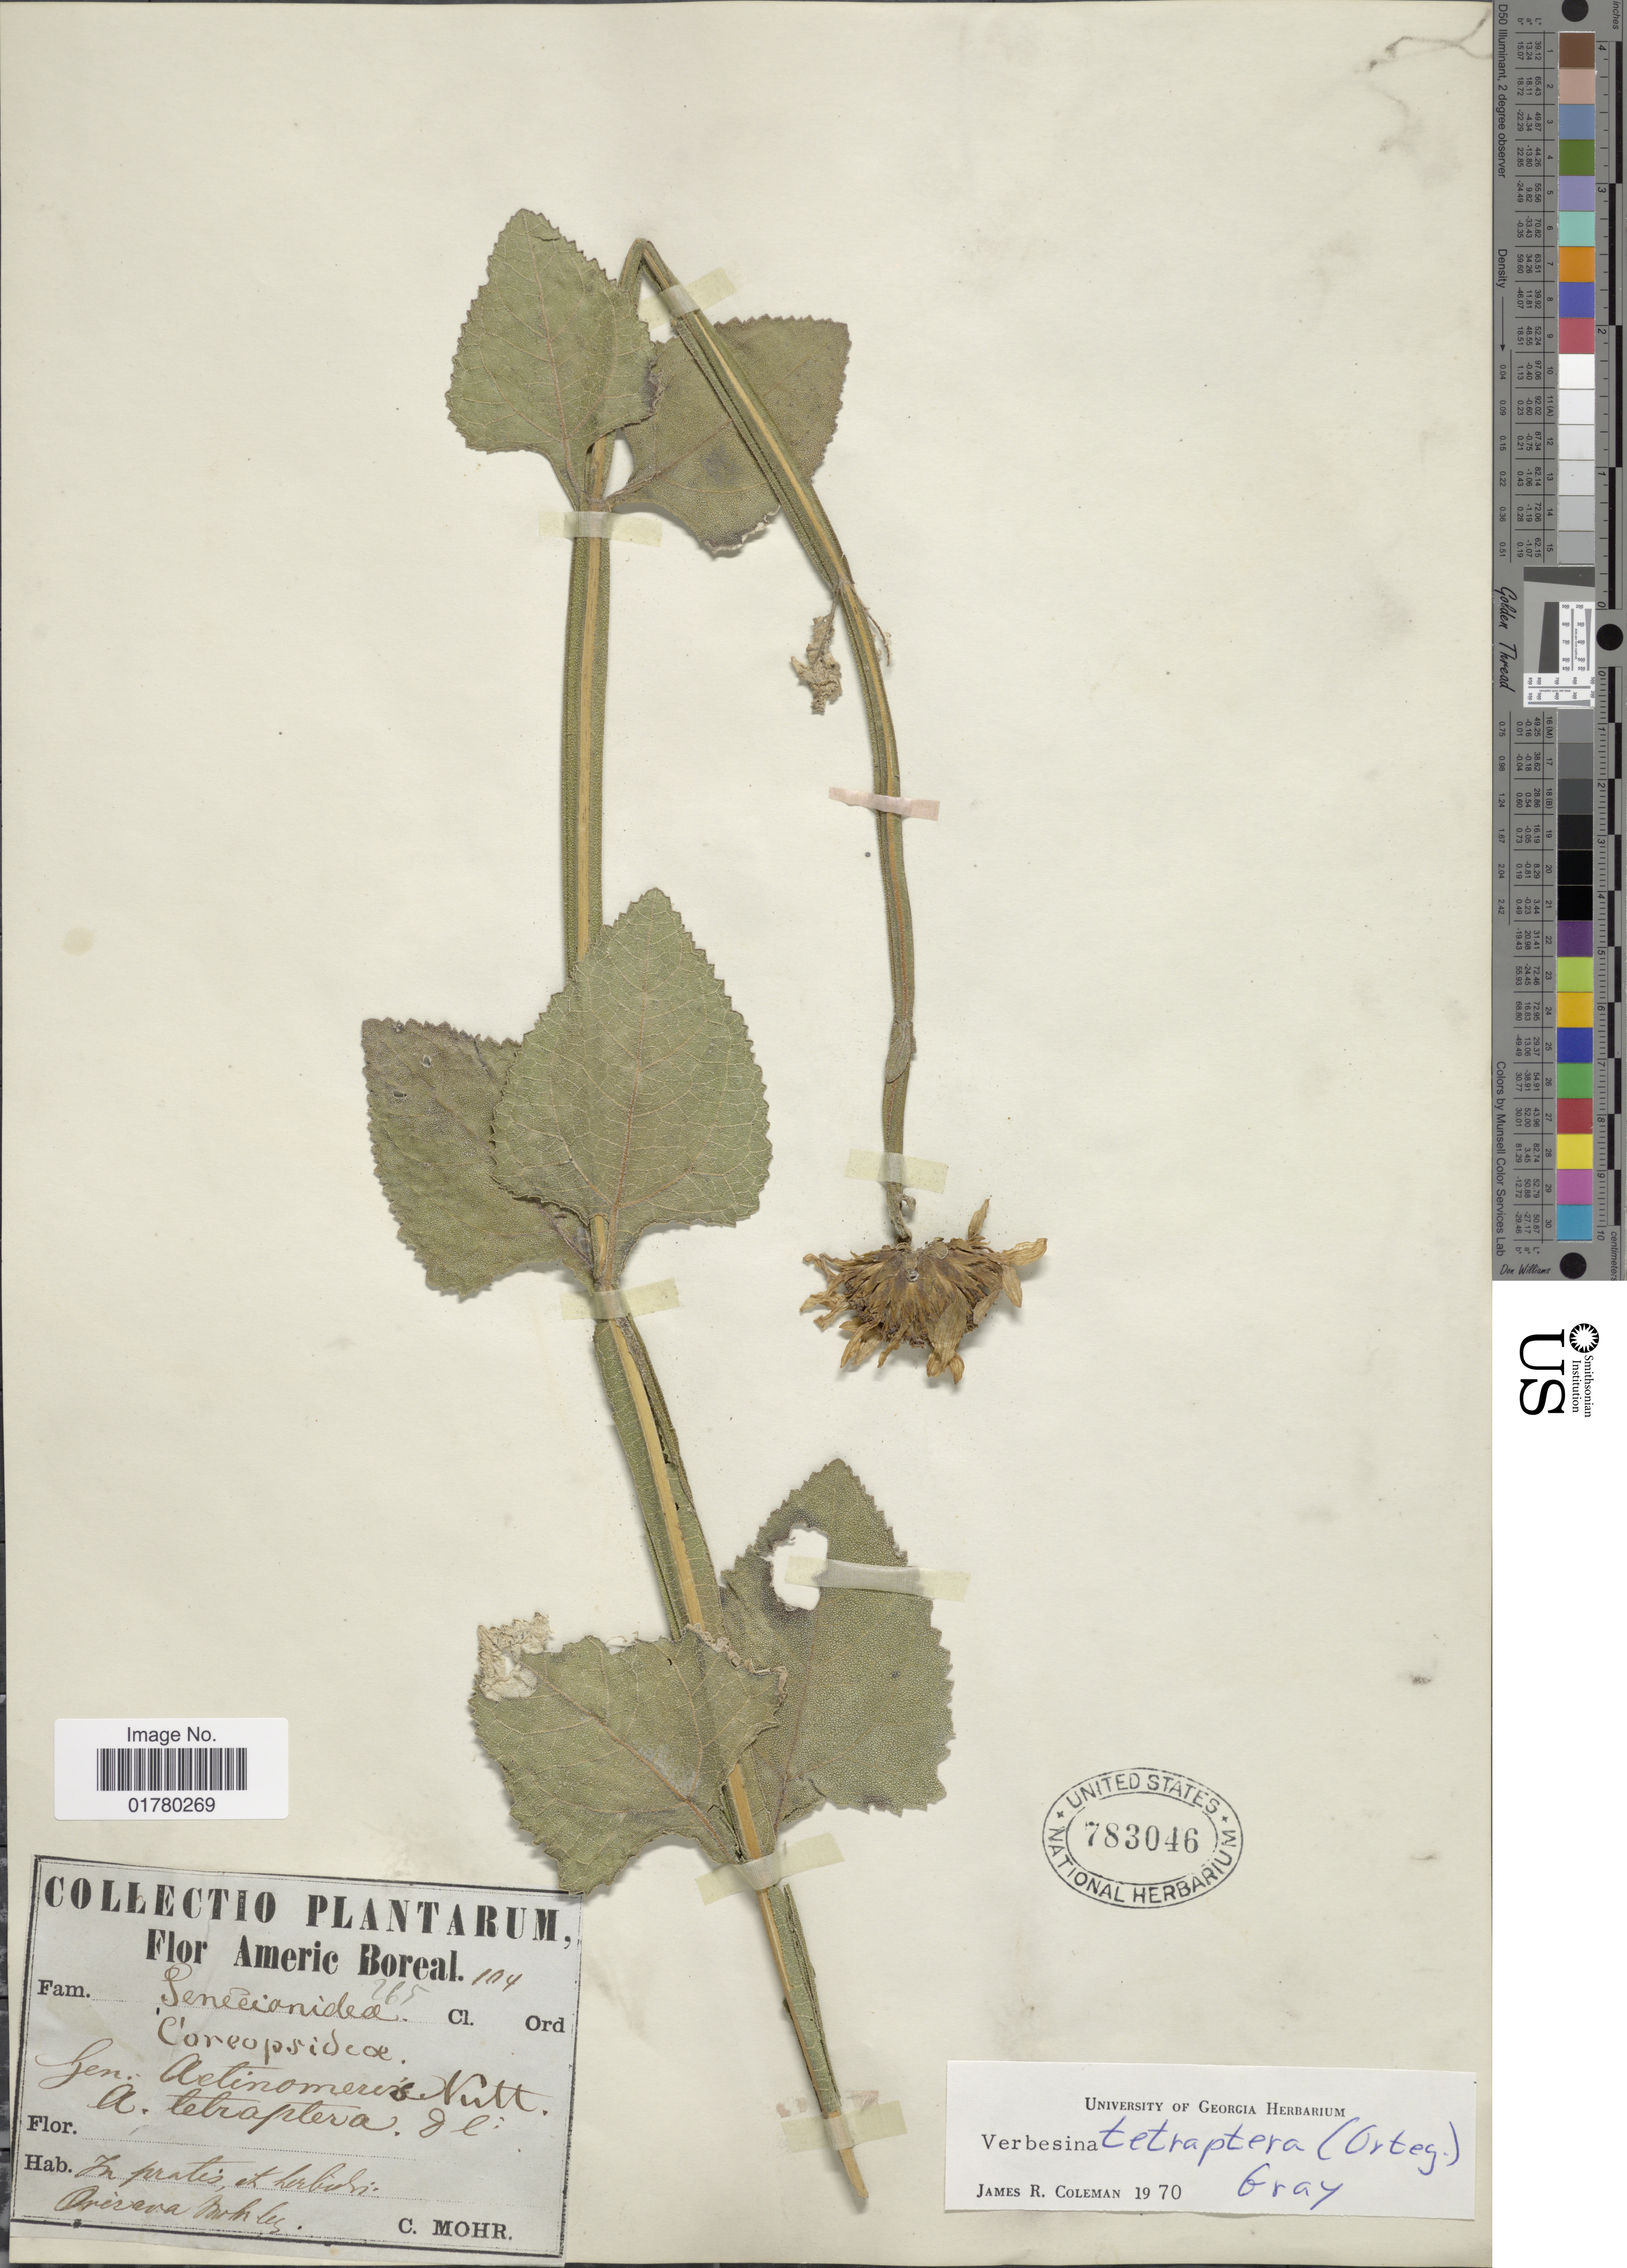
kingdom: Plantae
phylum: Tracheophyta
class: Magnoliopsida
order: Asterales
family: Asteraceae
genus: Verbesina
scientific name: Verbesina tetraptera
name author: (Ortega) A. Gray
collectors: C. T. Mohr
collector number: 104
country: Mexico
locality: Orizaba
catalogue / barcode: US 783046